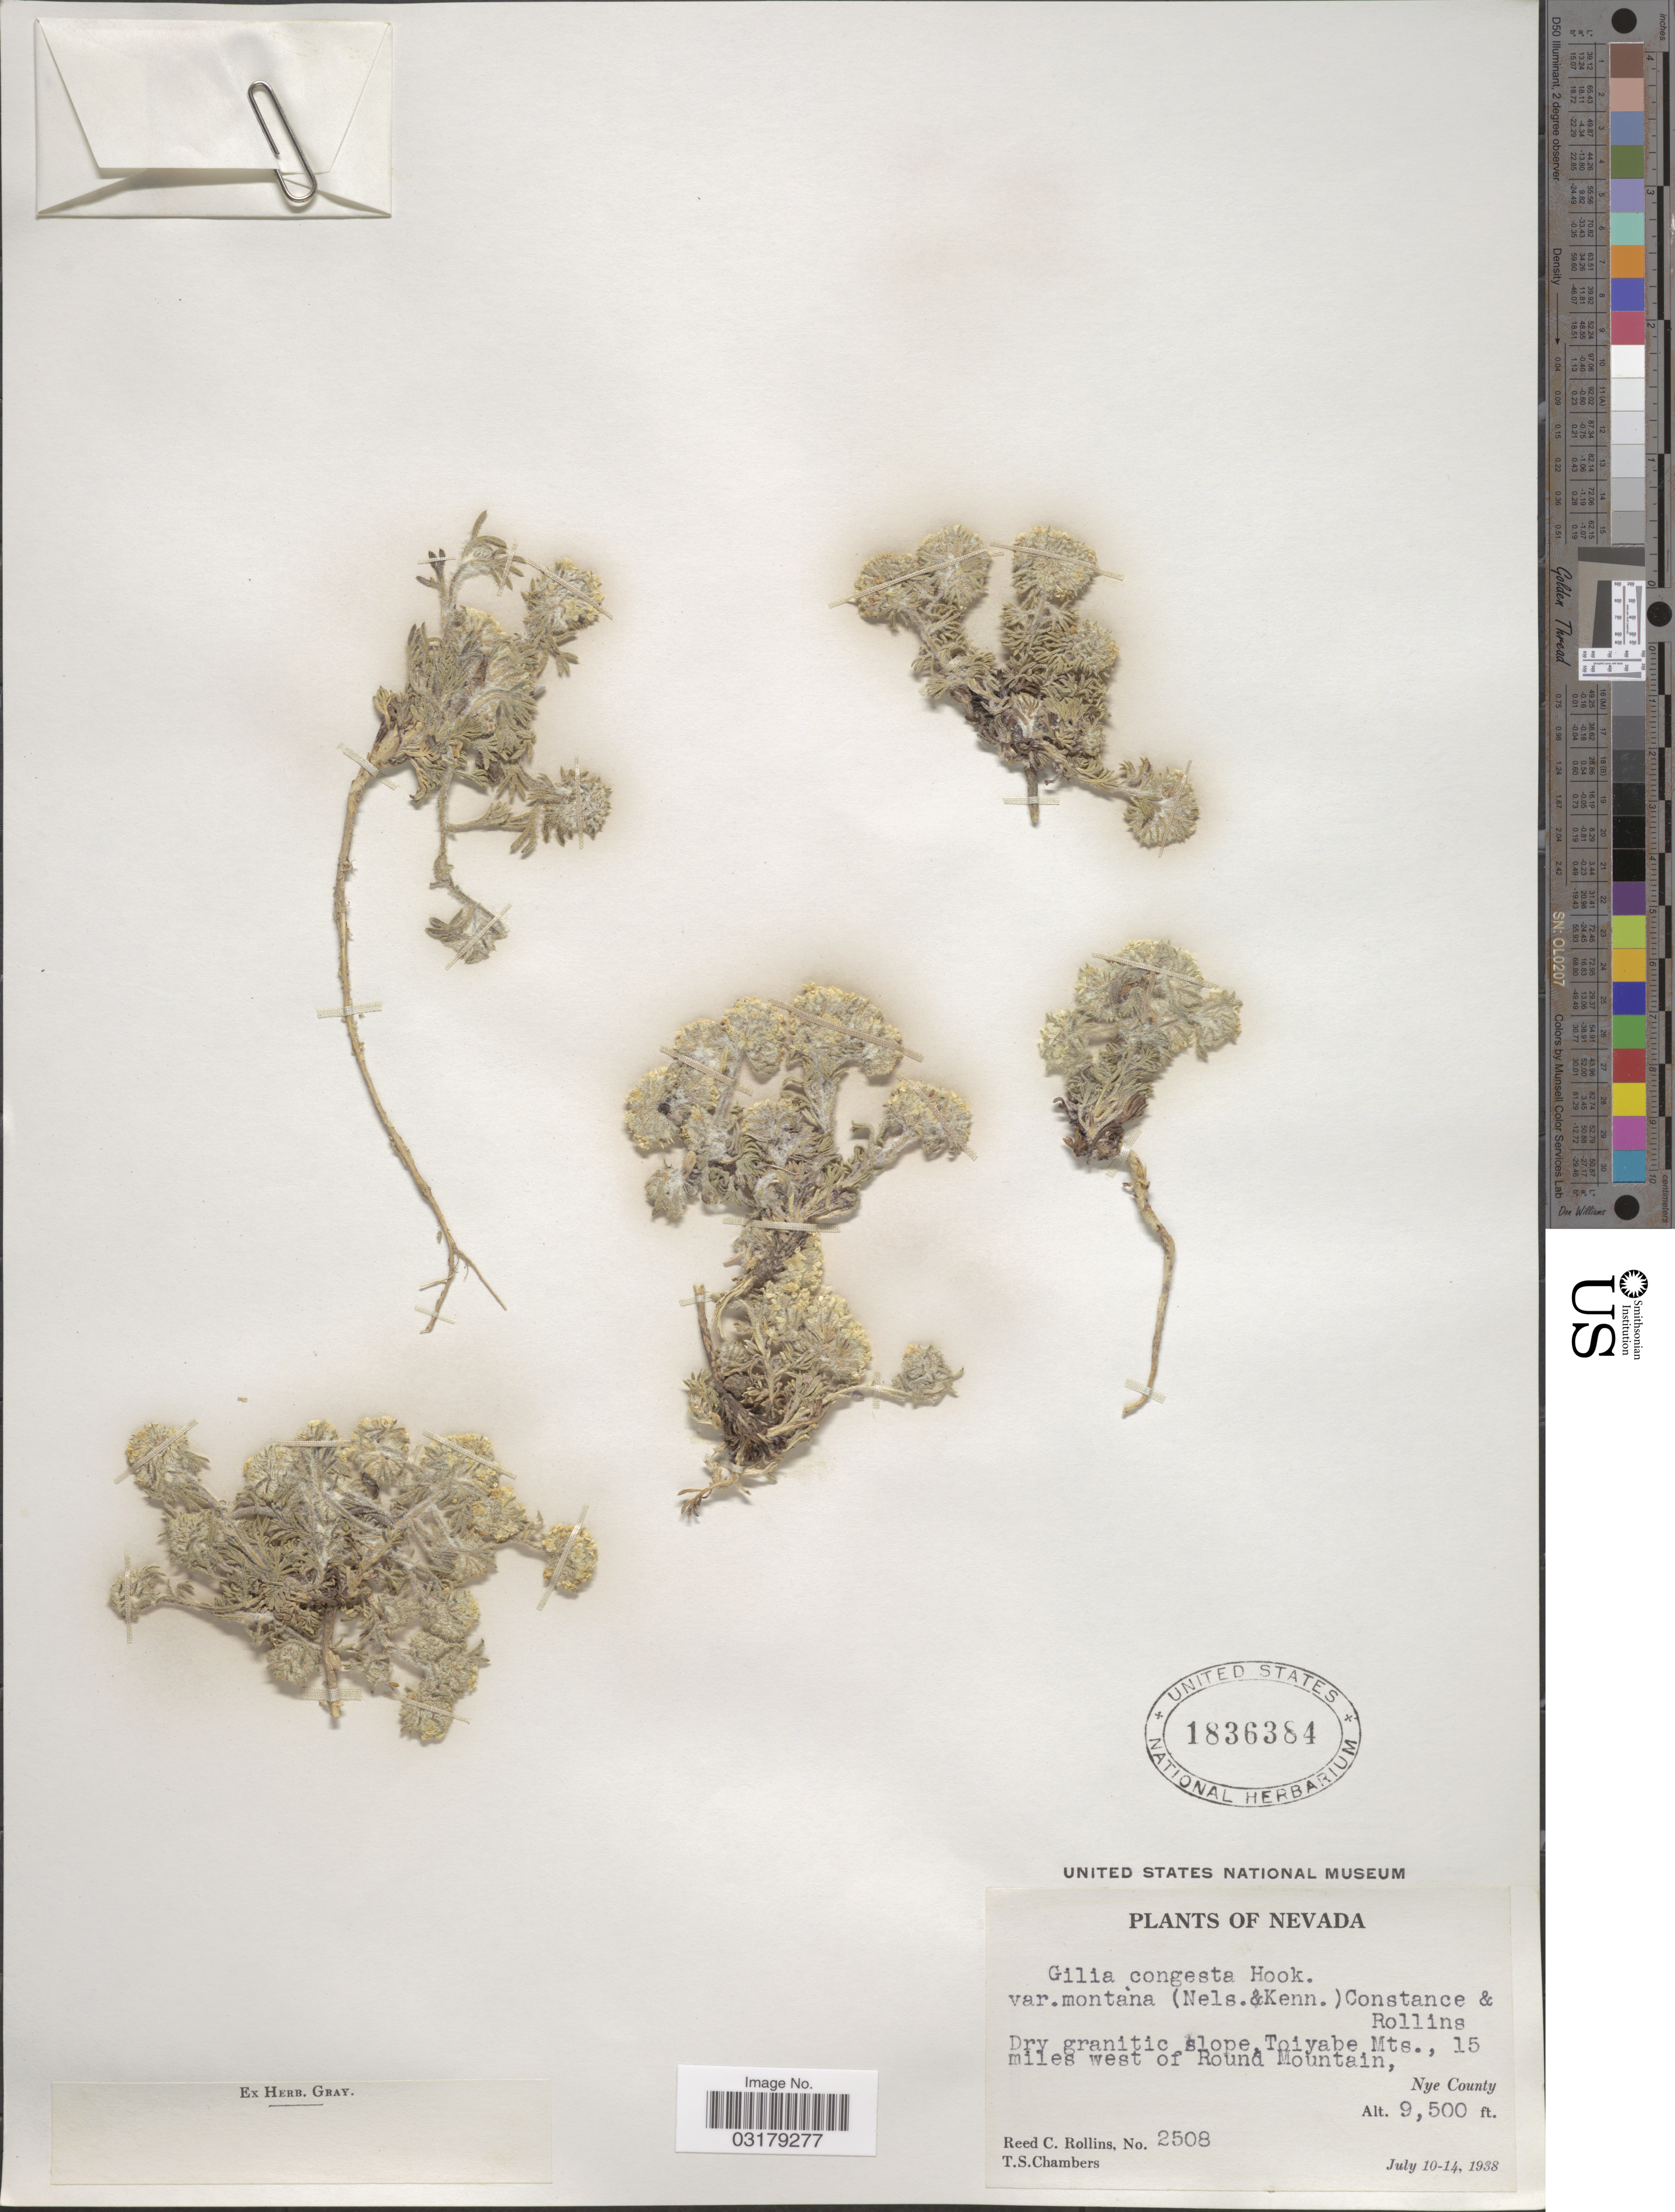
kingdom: Plantae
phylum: Tracheophyta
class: Magnoliopsida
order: Ericales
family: Polemoniaceae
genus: Ipomopsis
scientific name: Ipomopsis congesta var. montana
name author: (Constance & Rollins) Reveal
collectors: R. C. Rollins & T. Chambers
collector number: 2508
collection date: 1938-07-10/1938-07-14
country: United States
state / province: Nevada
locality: Toiyabe Mts., 15 miles west of Round Mountain, Nye County.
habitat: dry granitic slope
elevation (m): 2896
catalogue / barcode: US 1836384